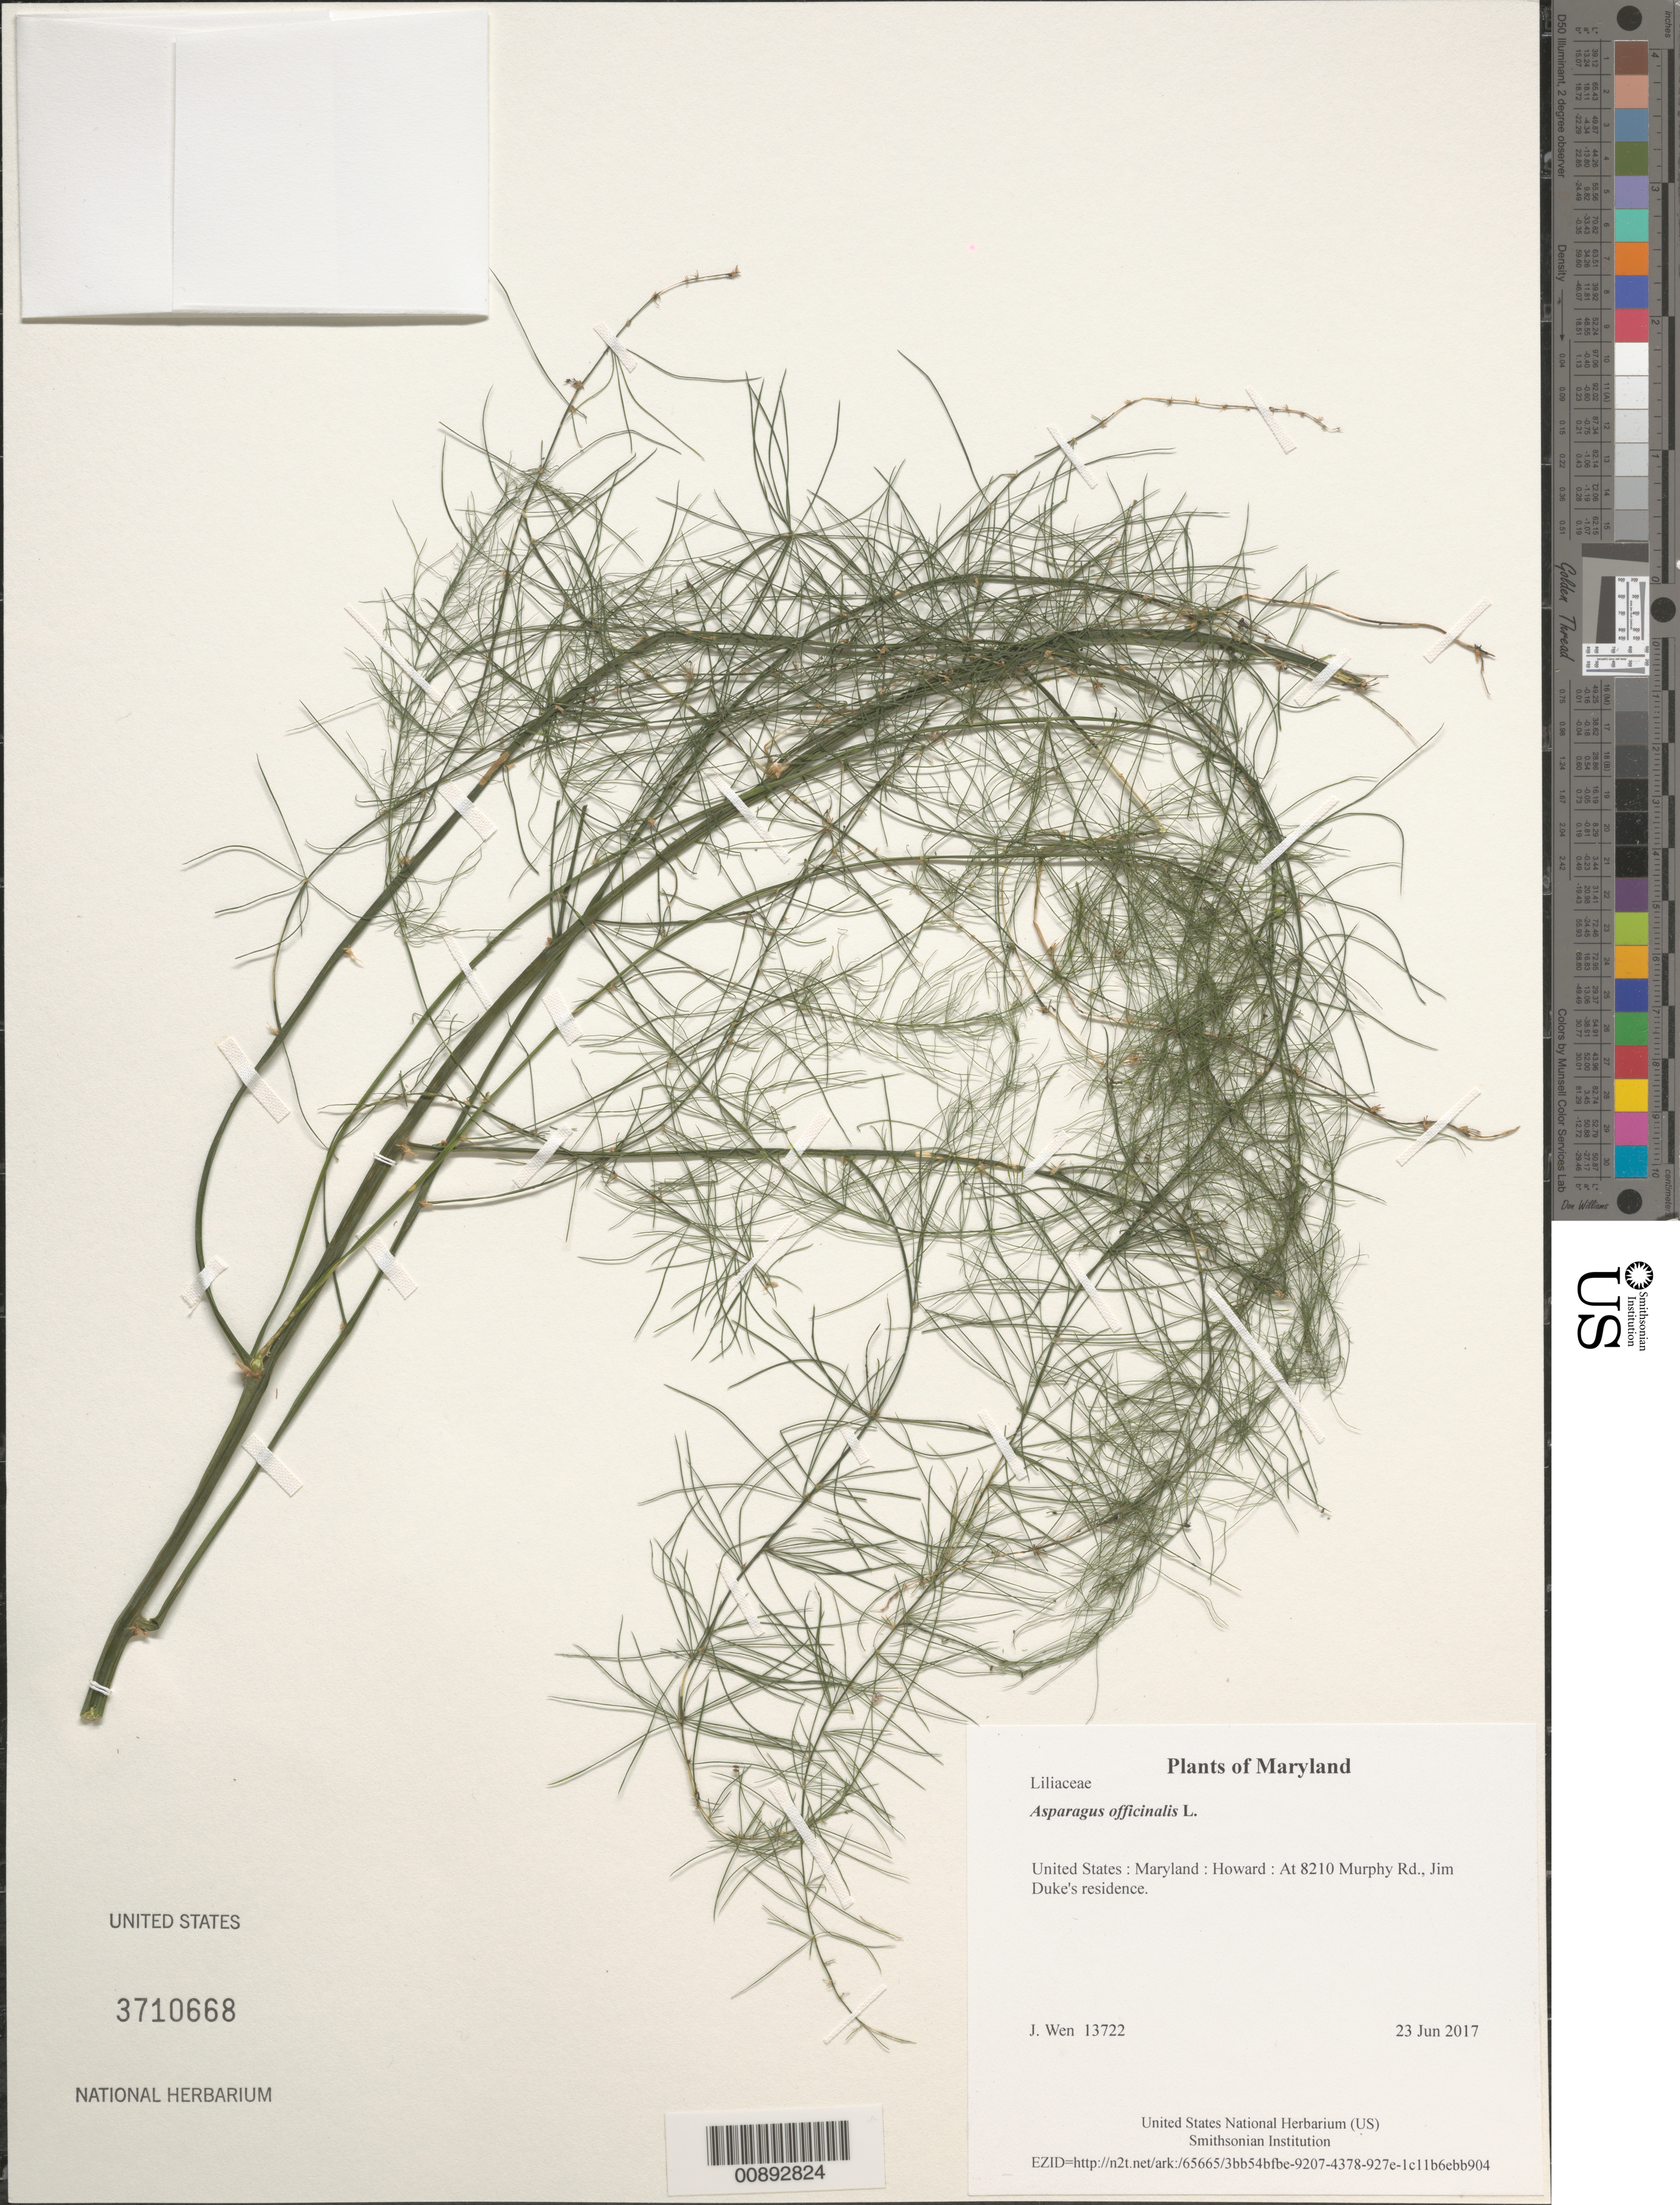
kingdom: Plantae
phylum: Tracheophyta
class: Liliopsida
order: Asparagales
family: Asparagaceae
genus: Asparagus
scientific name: Asparagus officinalis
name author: L.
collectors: J. Wen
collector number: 13722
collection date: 2017-06-23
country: United States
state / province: Maryland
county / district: Howard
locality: At 8210 Murphy Rd., Jim Duke's residence.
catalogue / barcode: US 3710668